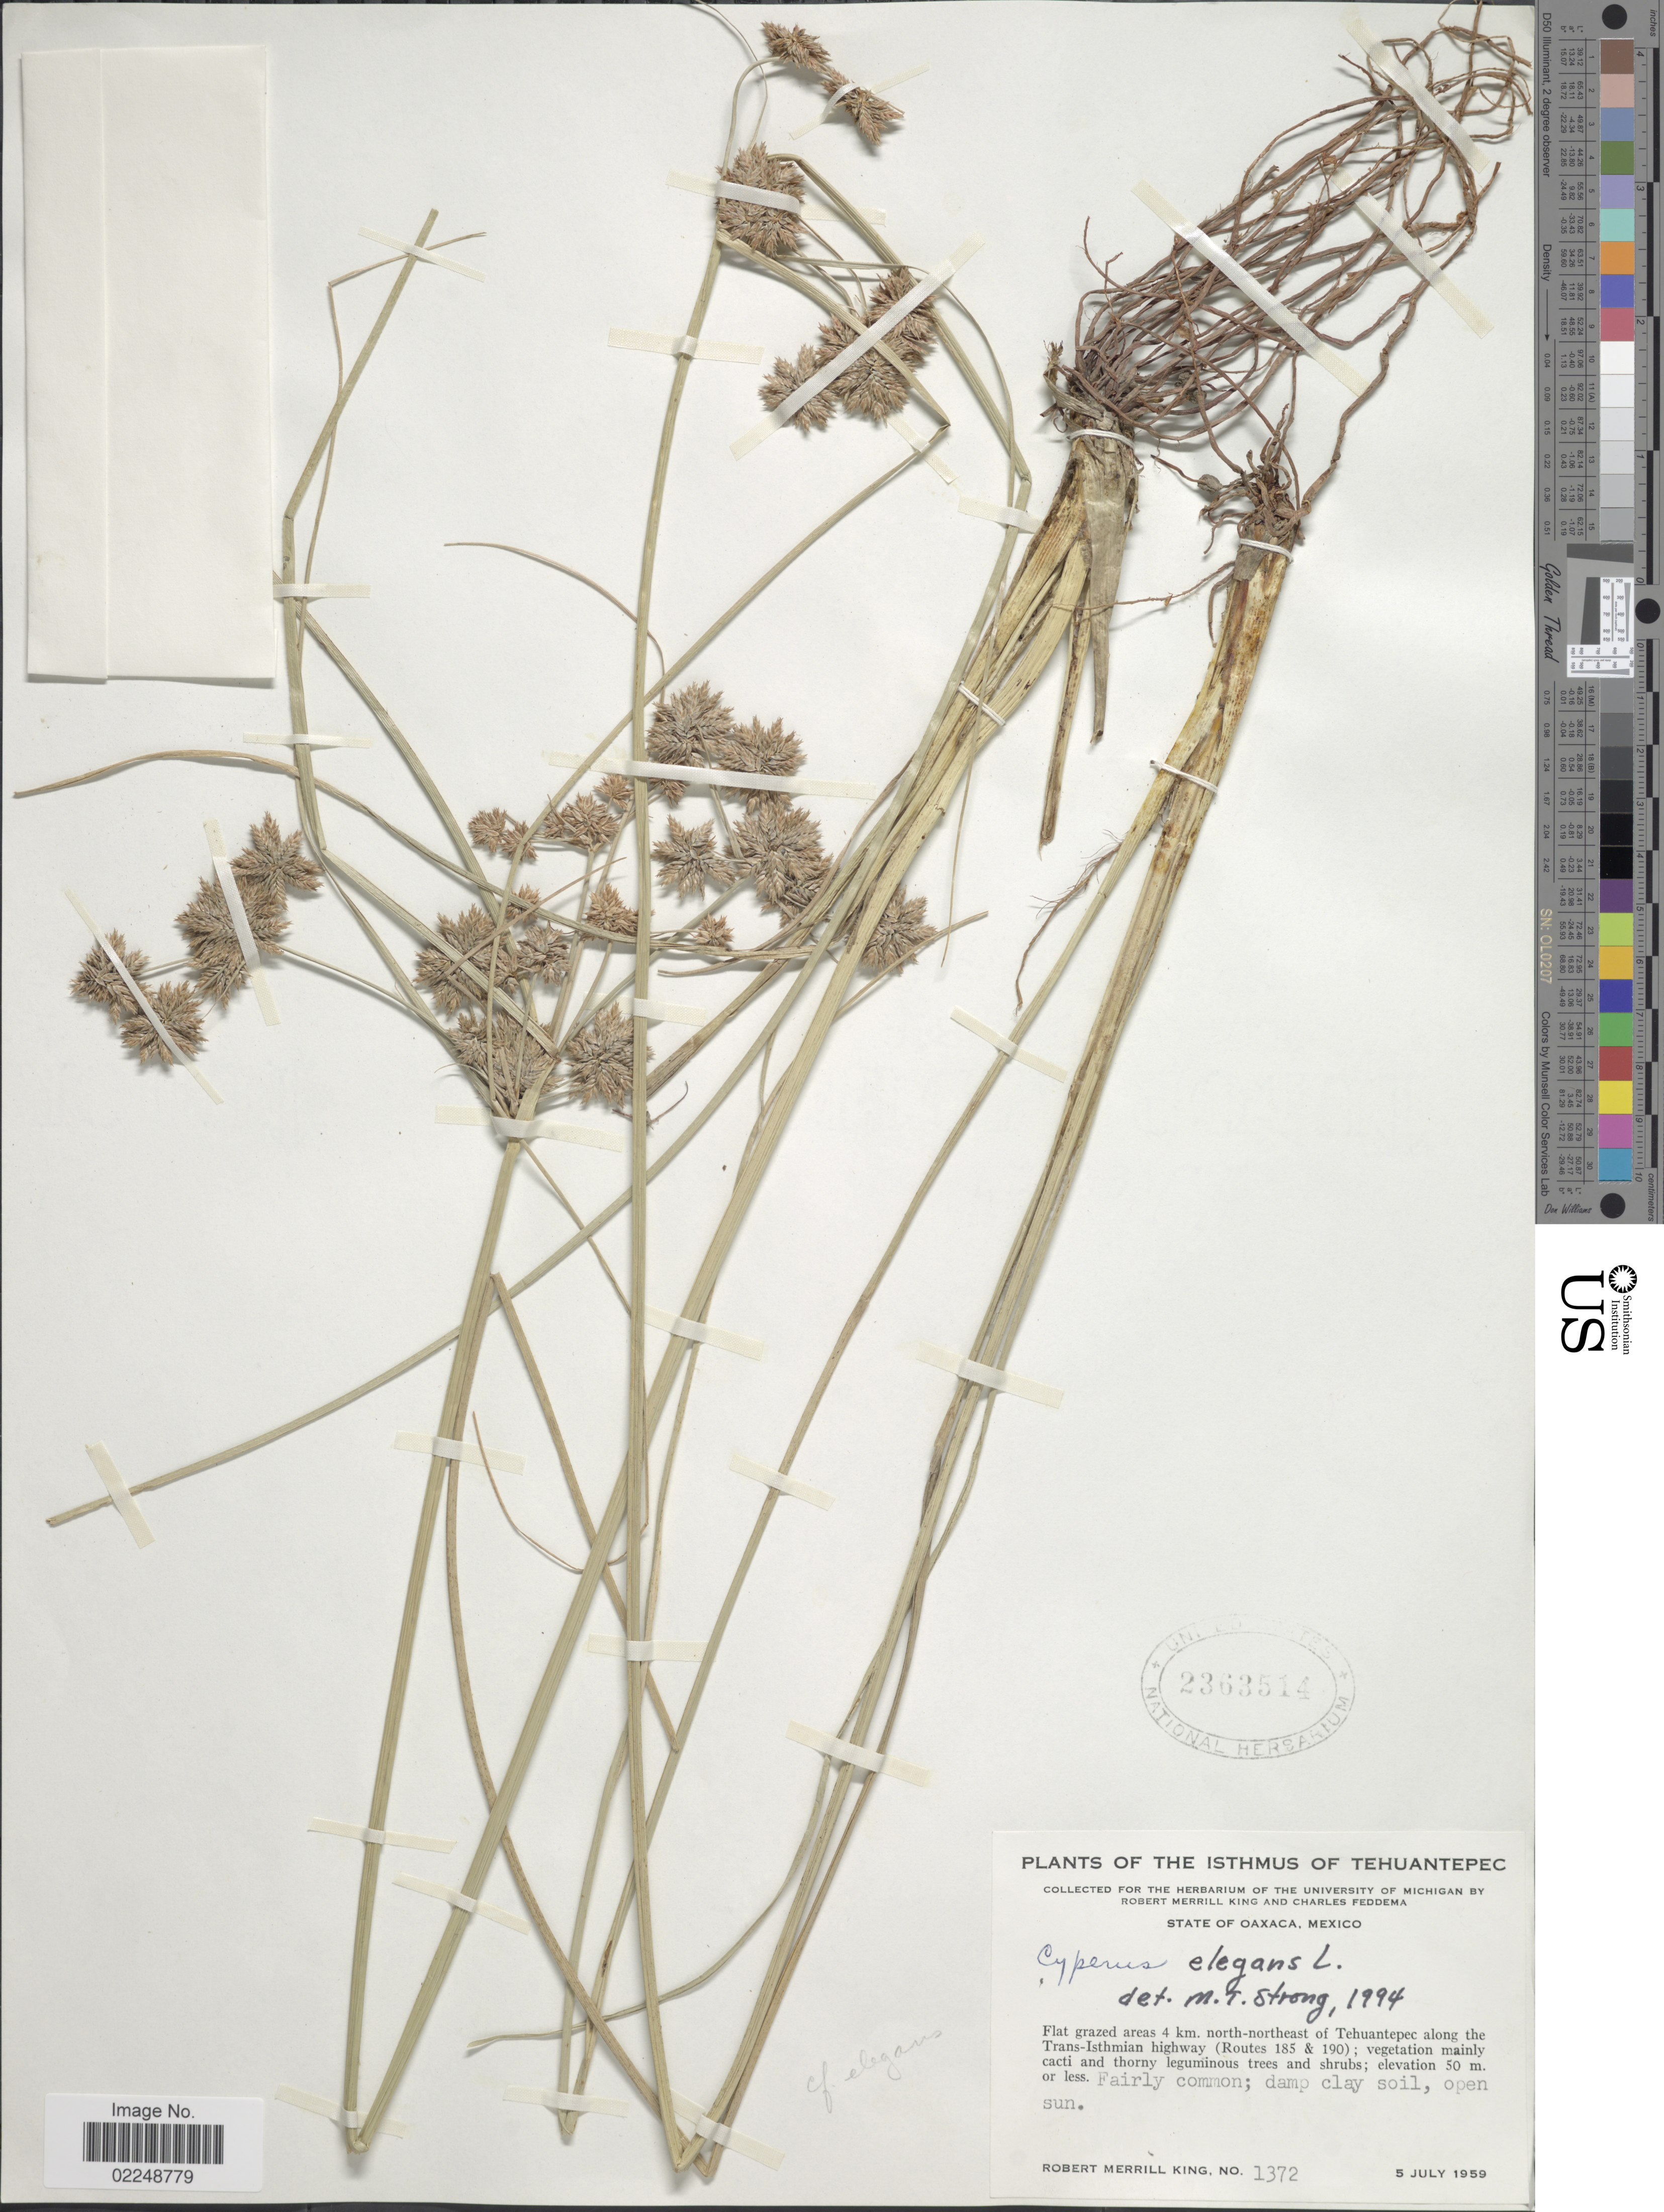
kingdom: Plantae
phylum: Tracheophyta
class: Liliopsida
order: Poales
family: Cyperaceae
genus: Cyperus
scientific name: Cyperus elegans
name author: L.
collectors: R. M. King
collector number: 1372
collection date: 1959-07-05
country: Mexico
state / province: Oaxaca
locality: Isthmus of Tehuantepec, Flat grazed areas 4 km. north-northeast of Tehuantepec along the Trans-Isthmian highway (Routes 185 & 190)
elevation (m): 50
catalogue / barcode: US 2363514